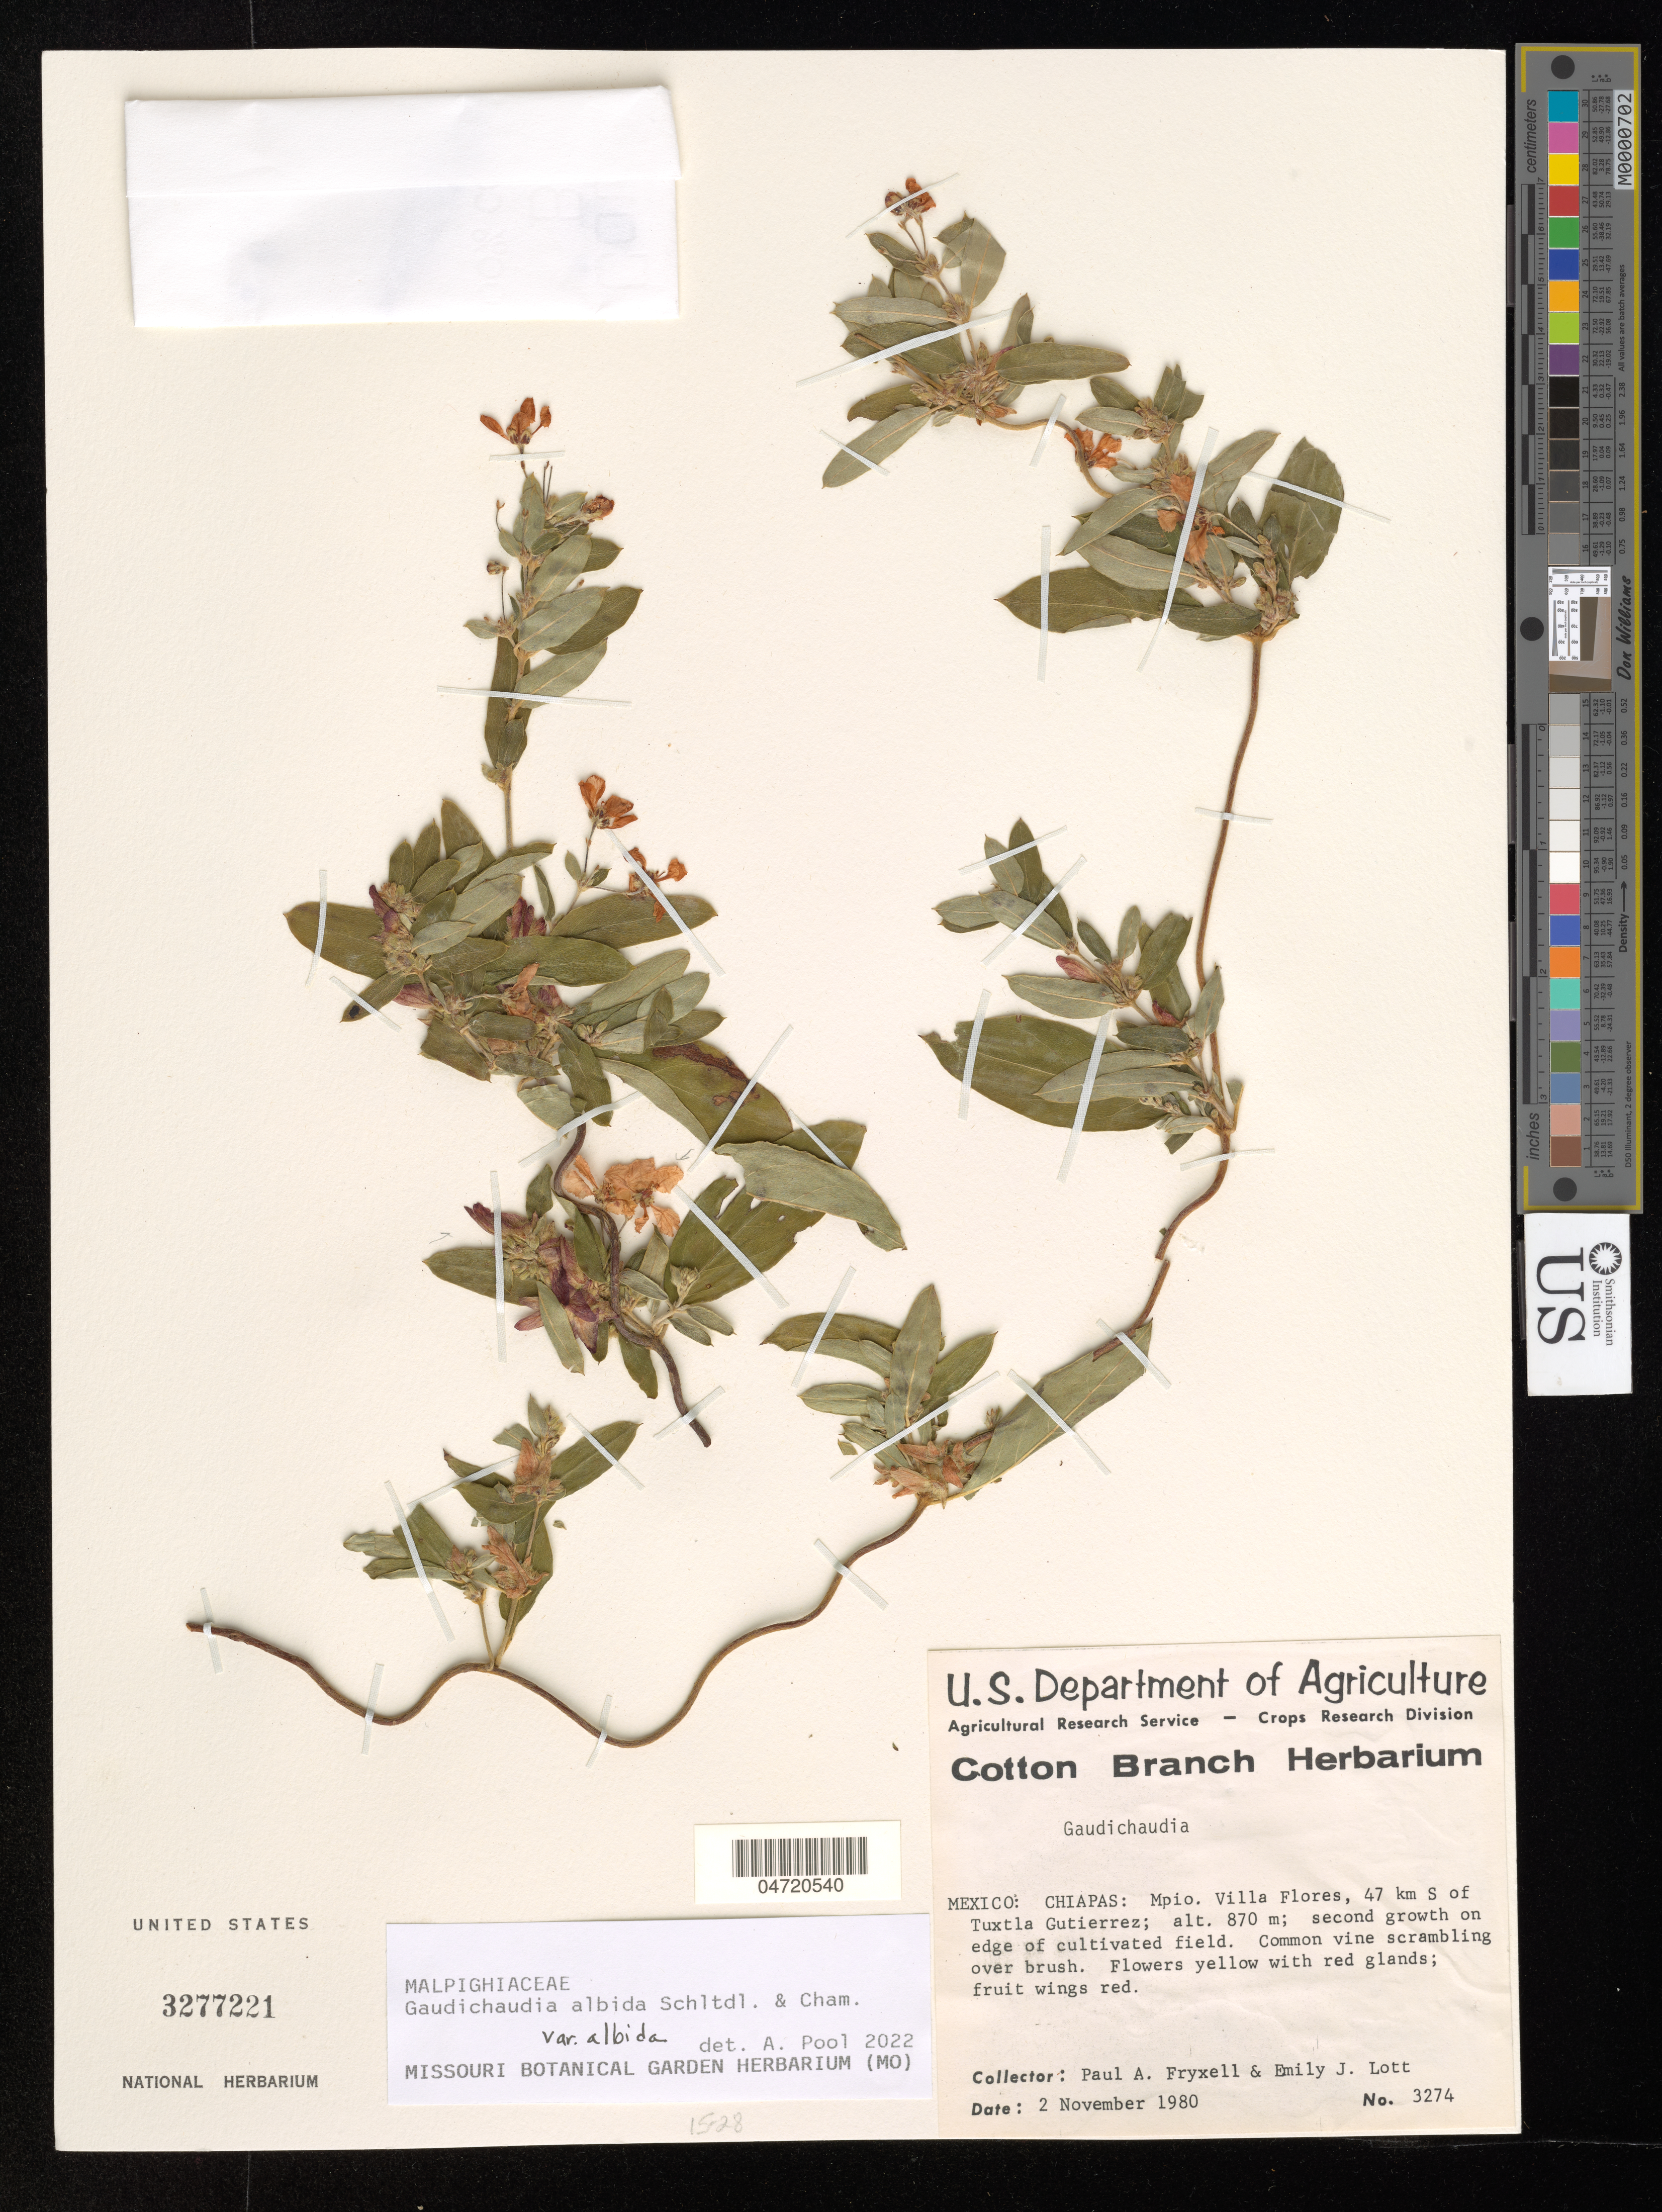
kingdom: Plantae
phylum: Tracheophyta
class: Magnoliopsida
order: Malpighiales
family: Malpighiaceae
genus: Gaudichaudia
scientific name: Gaudichaudia albida var. albida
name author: Schltdl. & Cham.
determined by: Pool, A., (MO), Missouri Botanical Garden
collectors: P. A. Fryxell & E. J. Lott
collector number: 3274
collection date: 1980-11-02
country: Mexico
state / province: Chiapas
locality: Mpio. Villa Flores, 47 km S of Tuxtla Gutierrez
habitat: Second growth on egde of colutivated field.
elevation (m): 870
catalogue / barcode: US 3277221